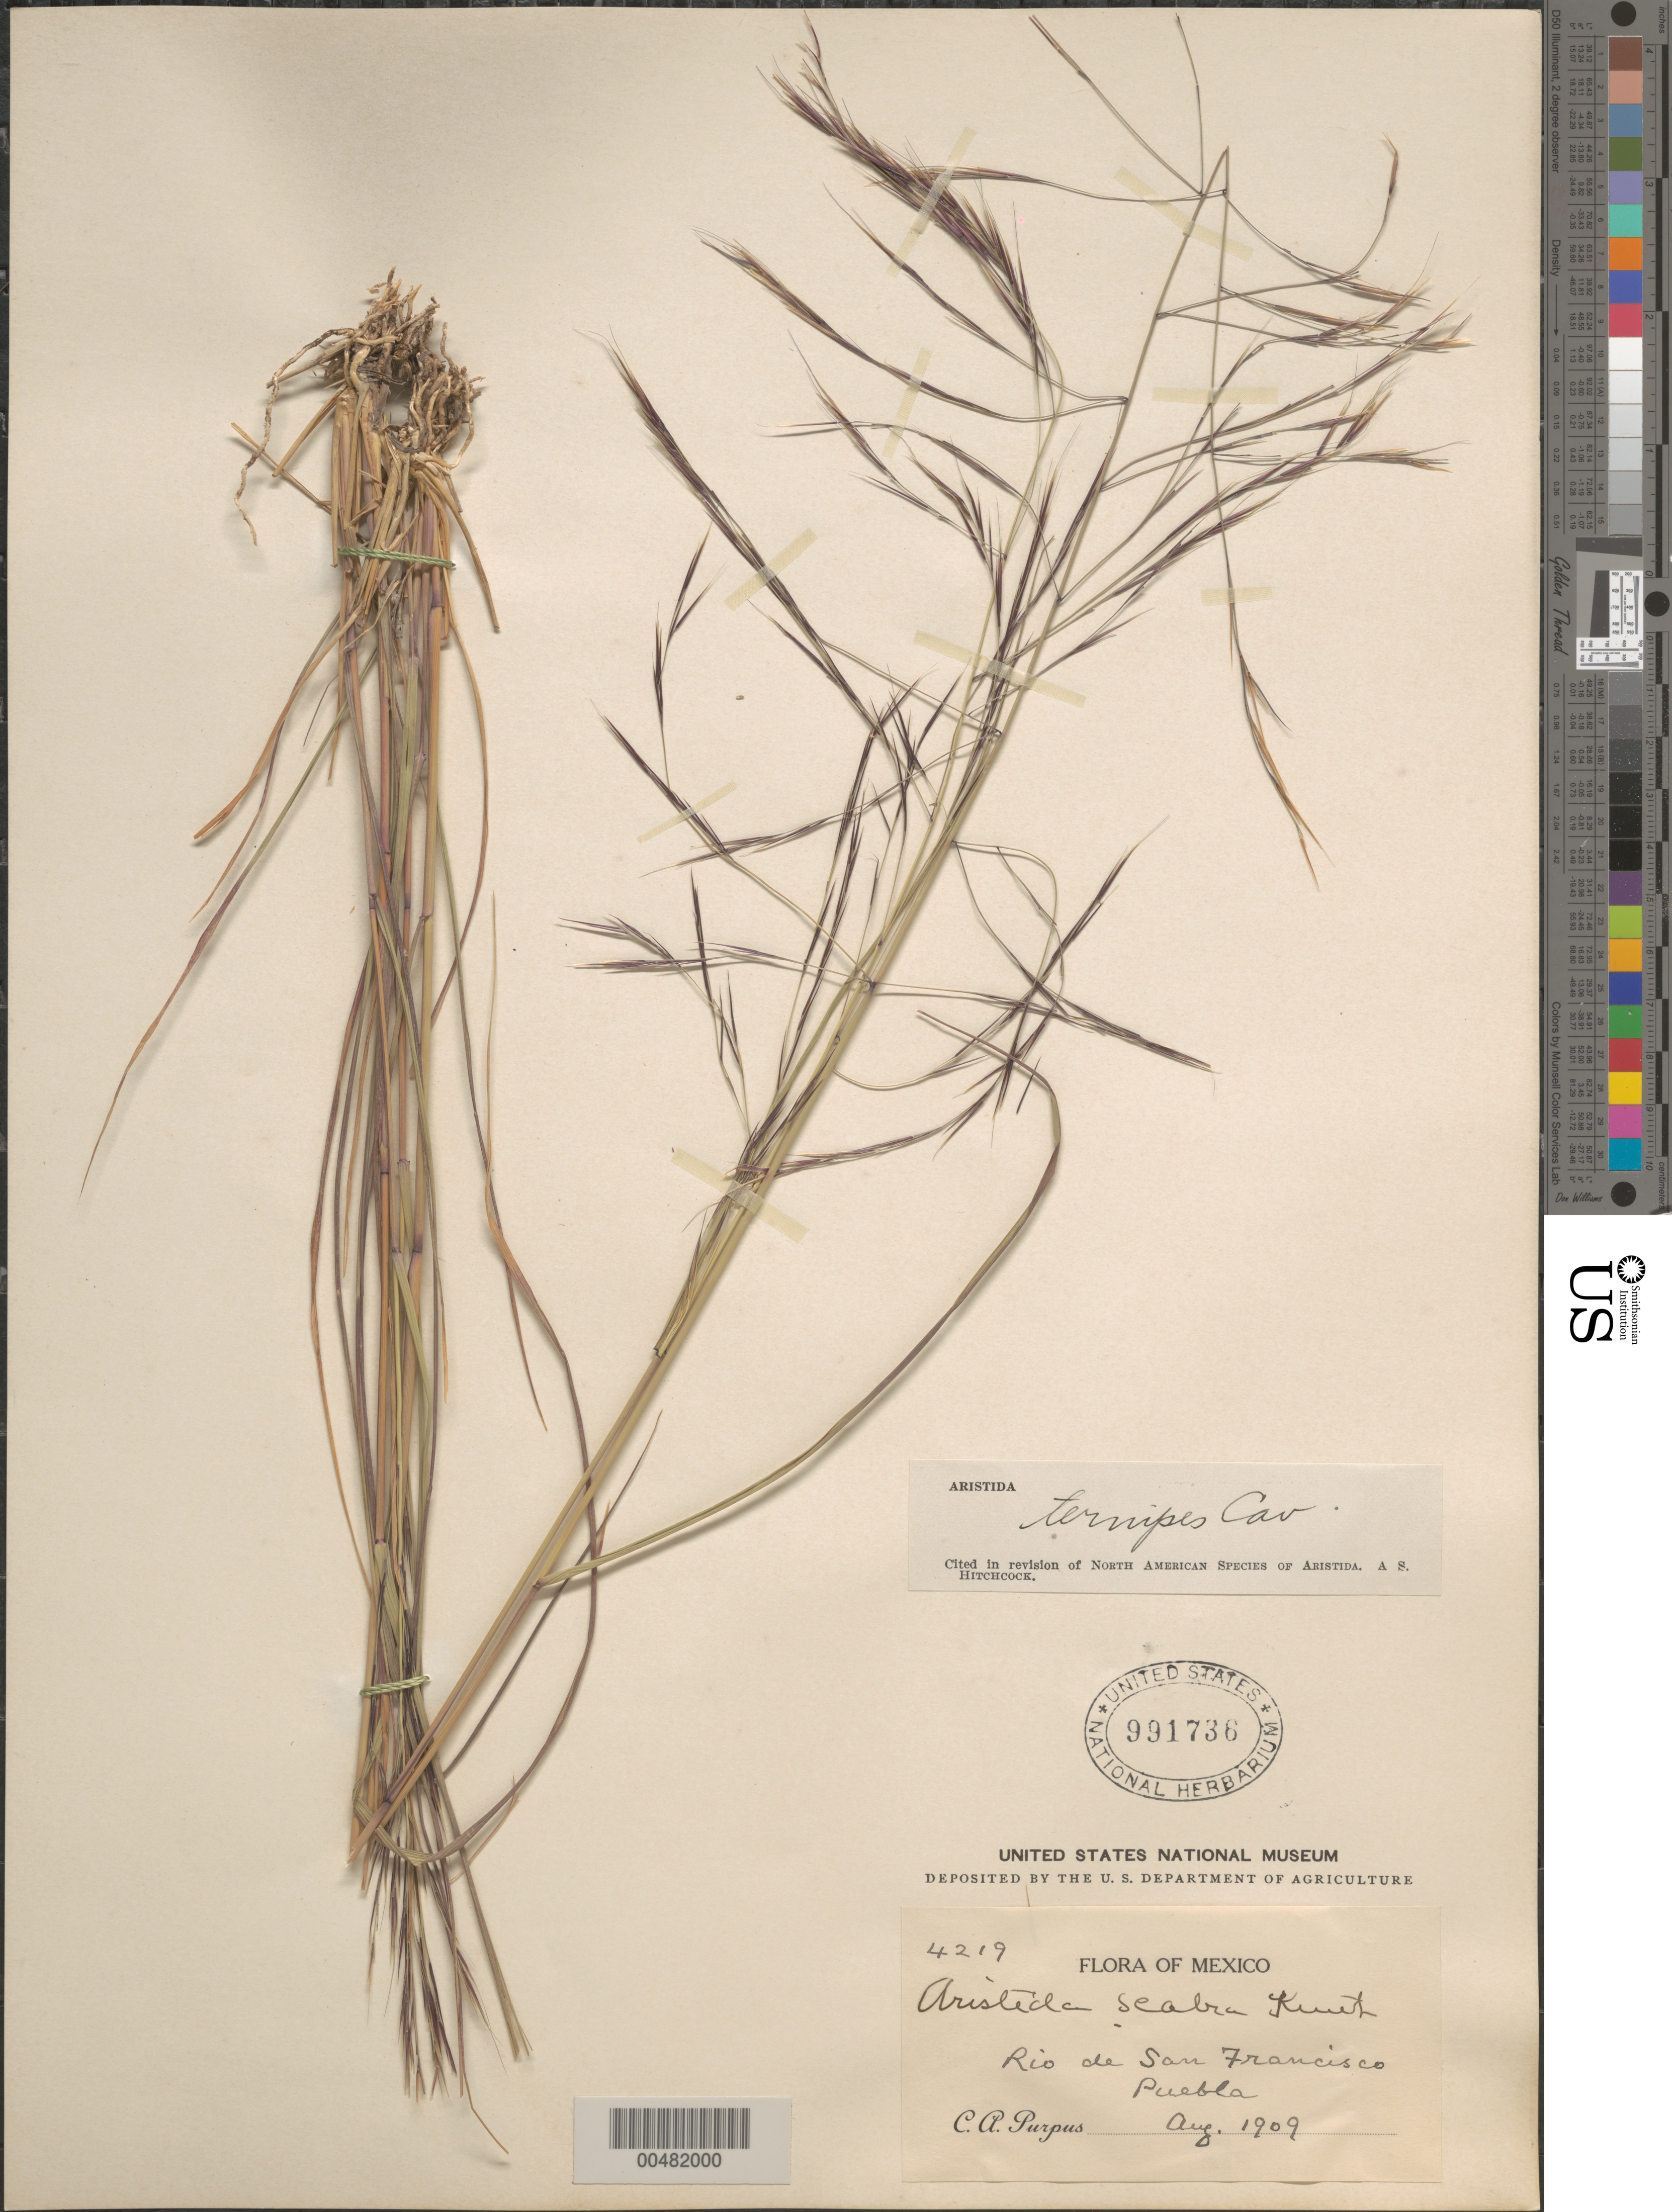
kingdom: Plantae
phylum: Tracheophyta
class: Liliopsida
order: Poales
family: Poaceae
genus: Aristida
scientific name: Aristida ternipes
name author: Cav.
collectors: C. A. Purpus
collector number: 4219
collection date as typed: Aug 1909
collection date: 1909-08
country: Mexico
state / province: Puebla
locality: Rio de San Francisco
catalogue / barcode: US 991736